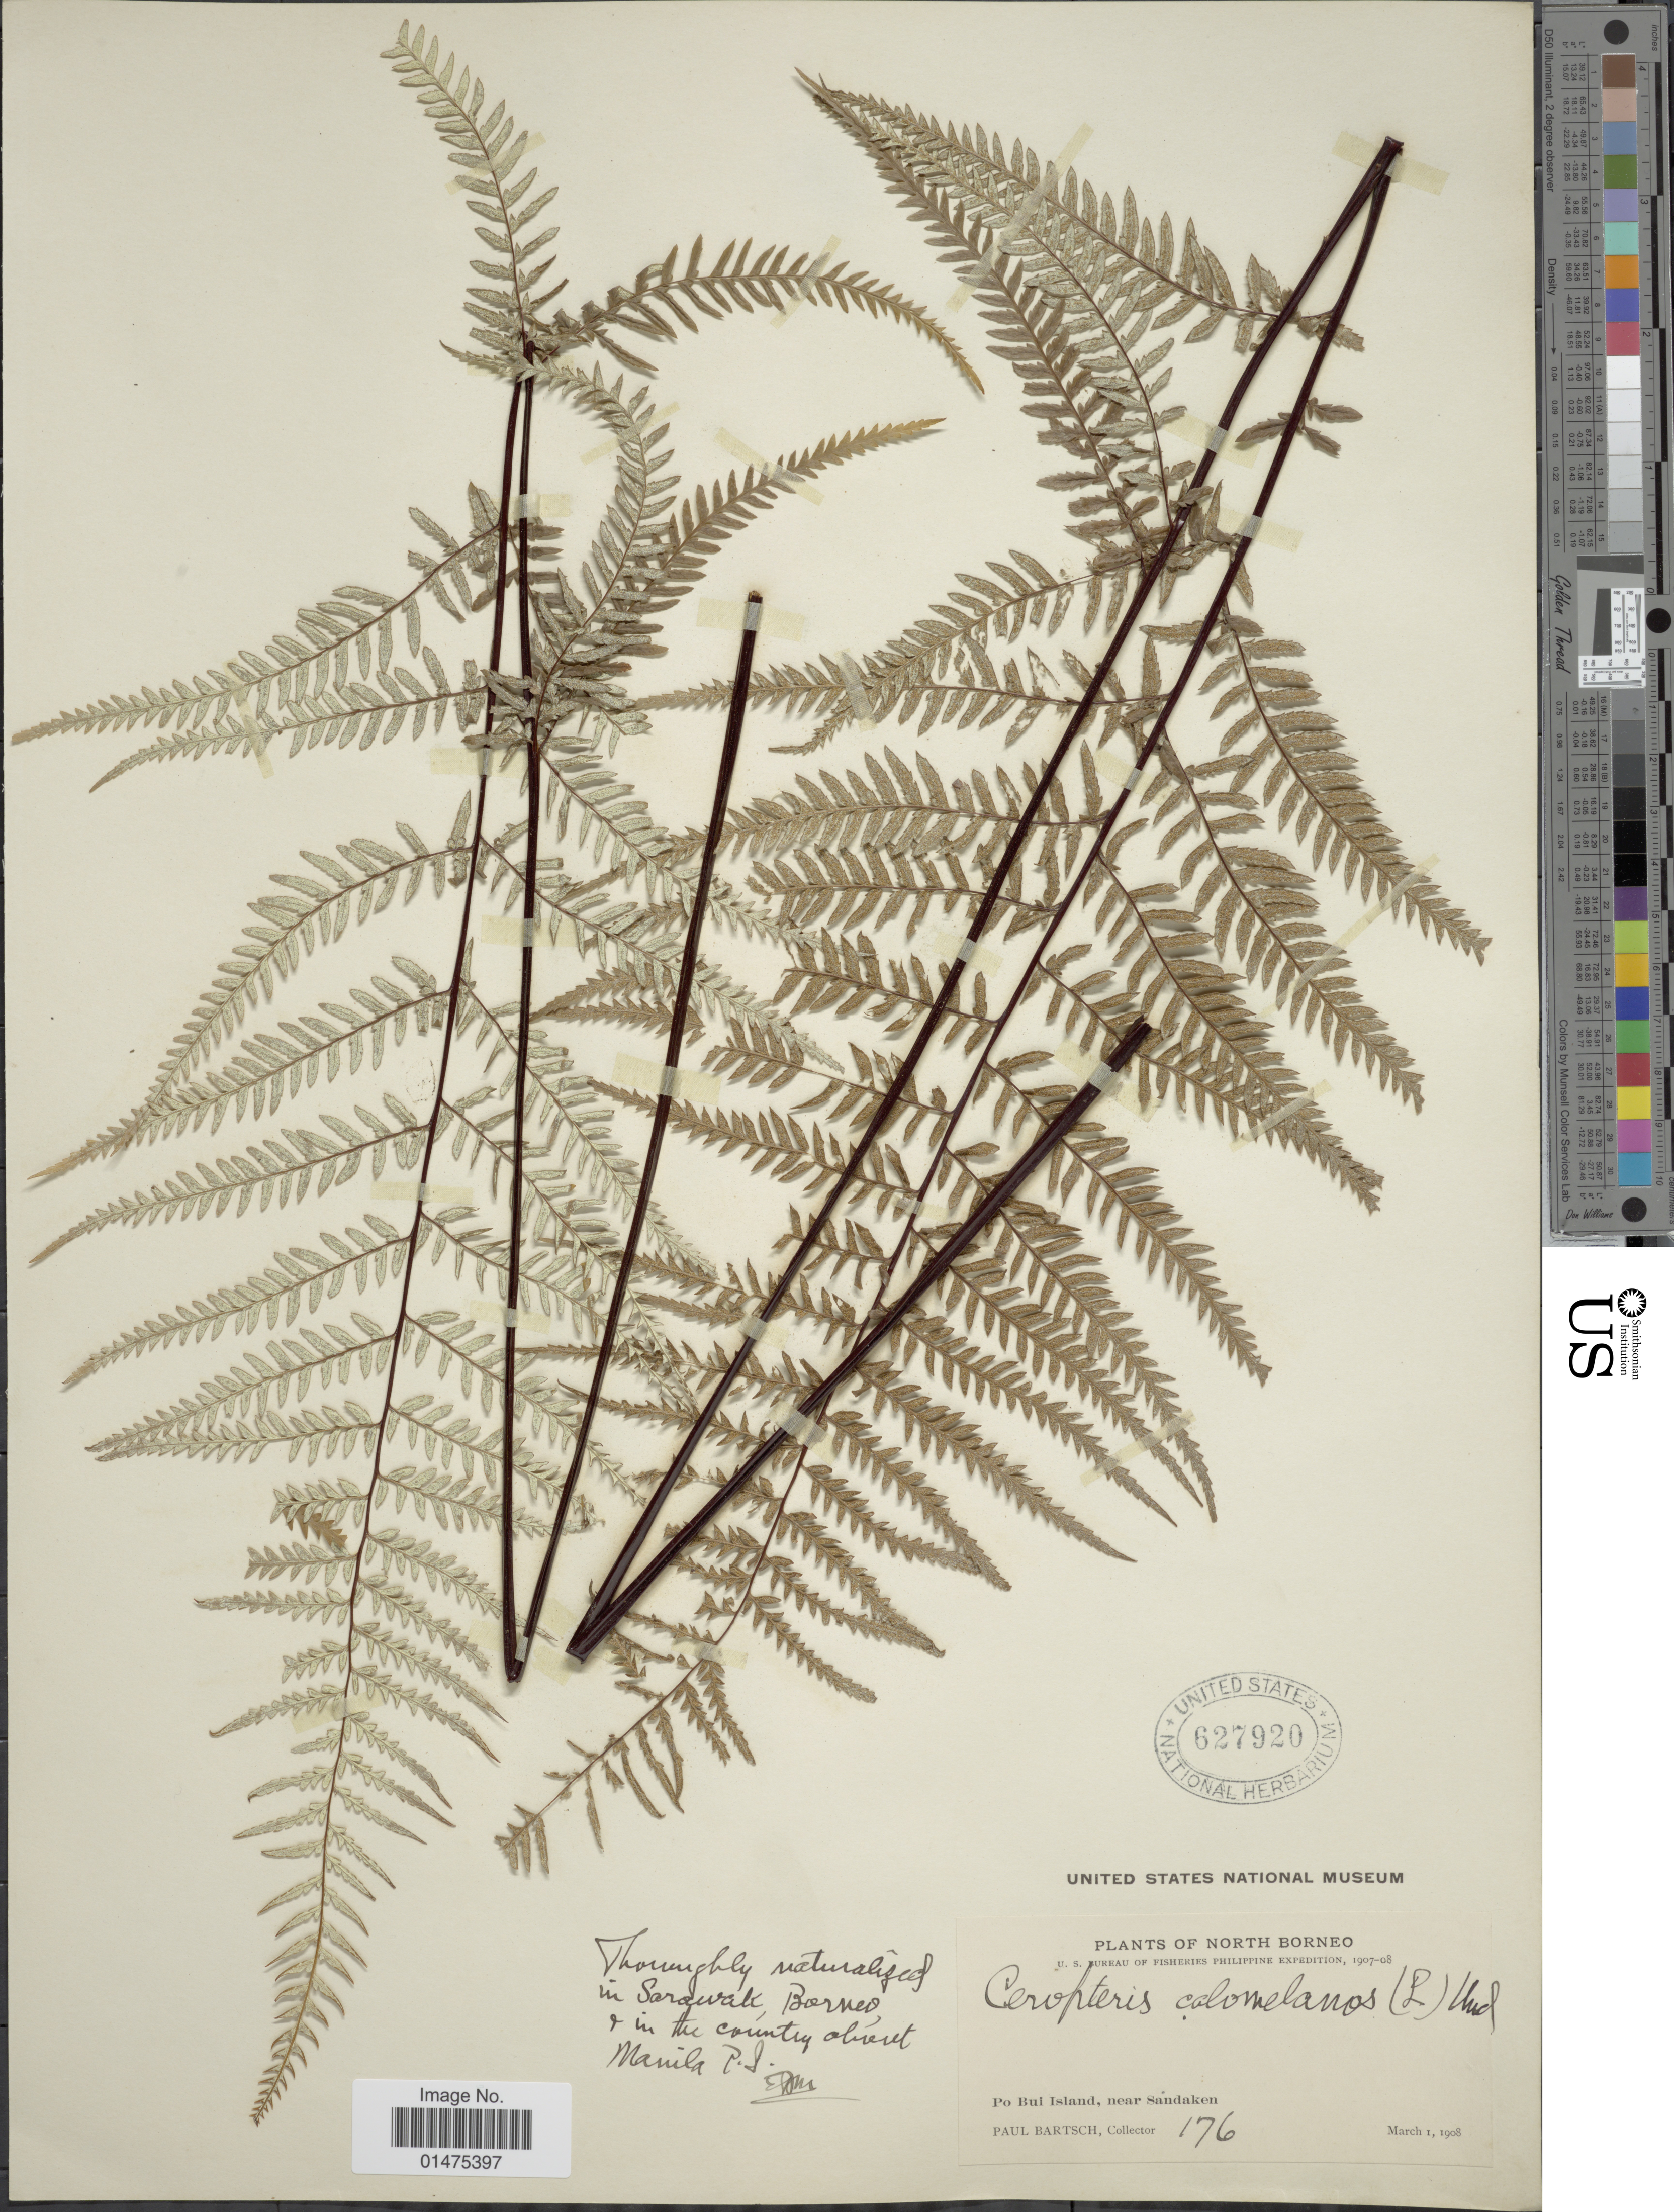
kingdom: Plantae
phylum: Tracheophyta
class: Polypodiopsida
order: Polypodiales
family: Pteridaceae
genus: Pityrogramma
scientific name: Pityrogramma calomelanos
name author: (L.) Link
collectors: P. Bartsch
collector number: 176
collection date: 1908-03-01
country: Malaysia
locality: North Borneo, Po Bui Island, near Sandaken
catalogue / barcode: US 627920